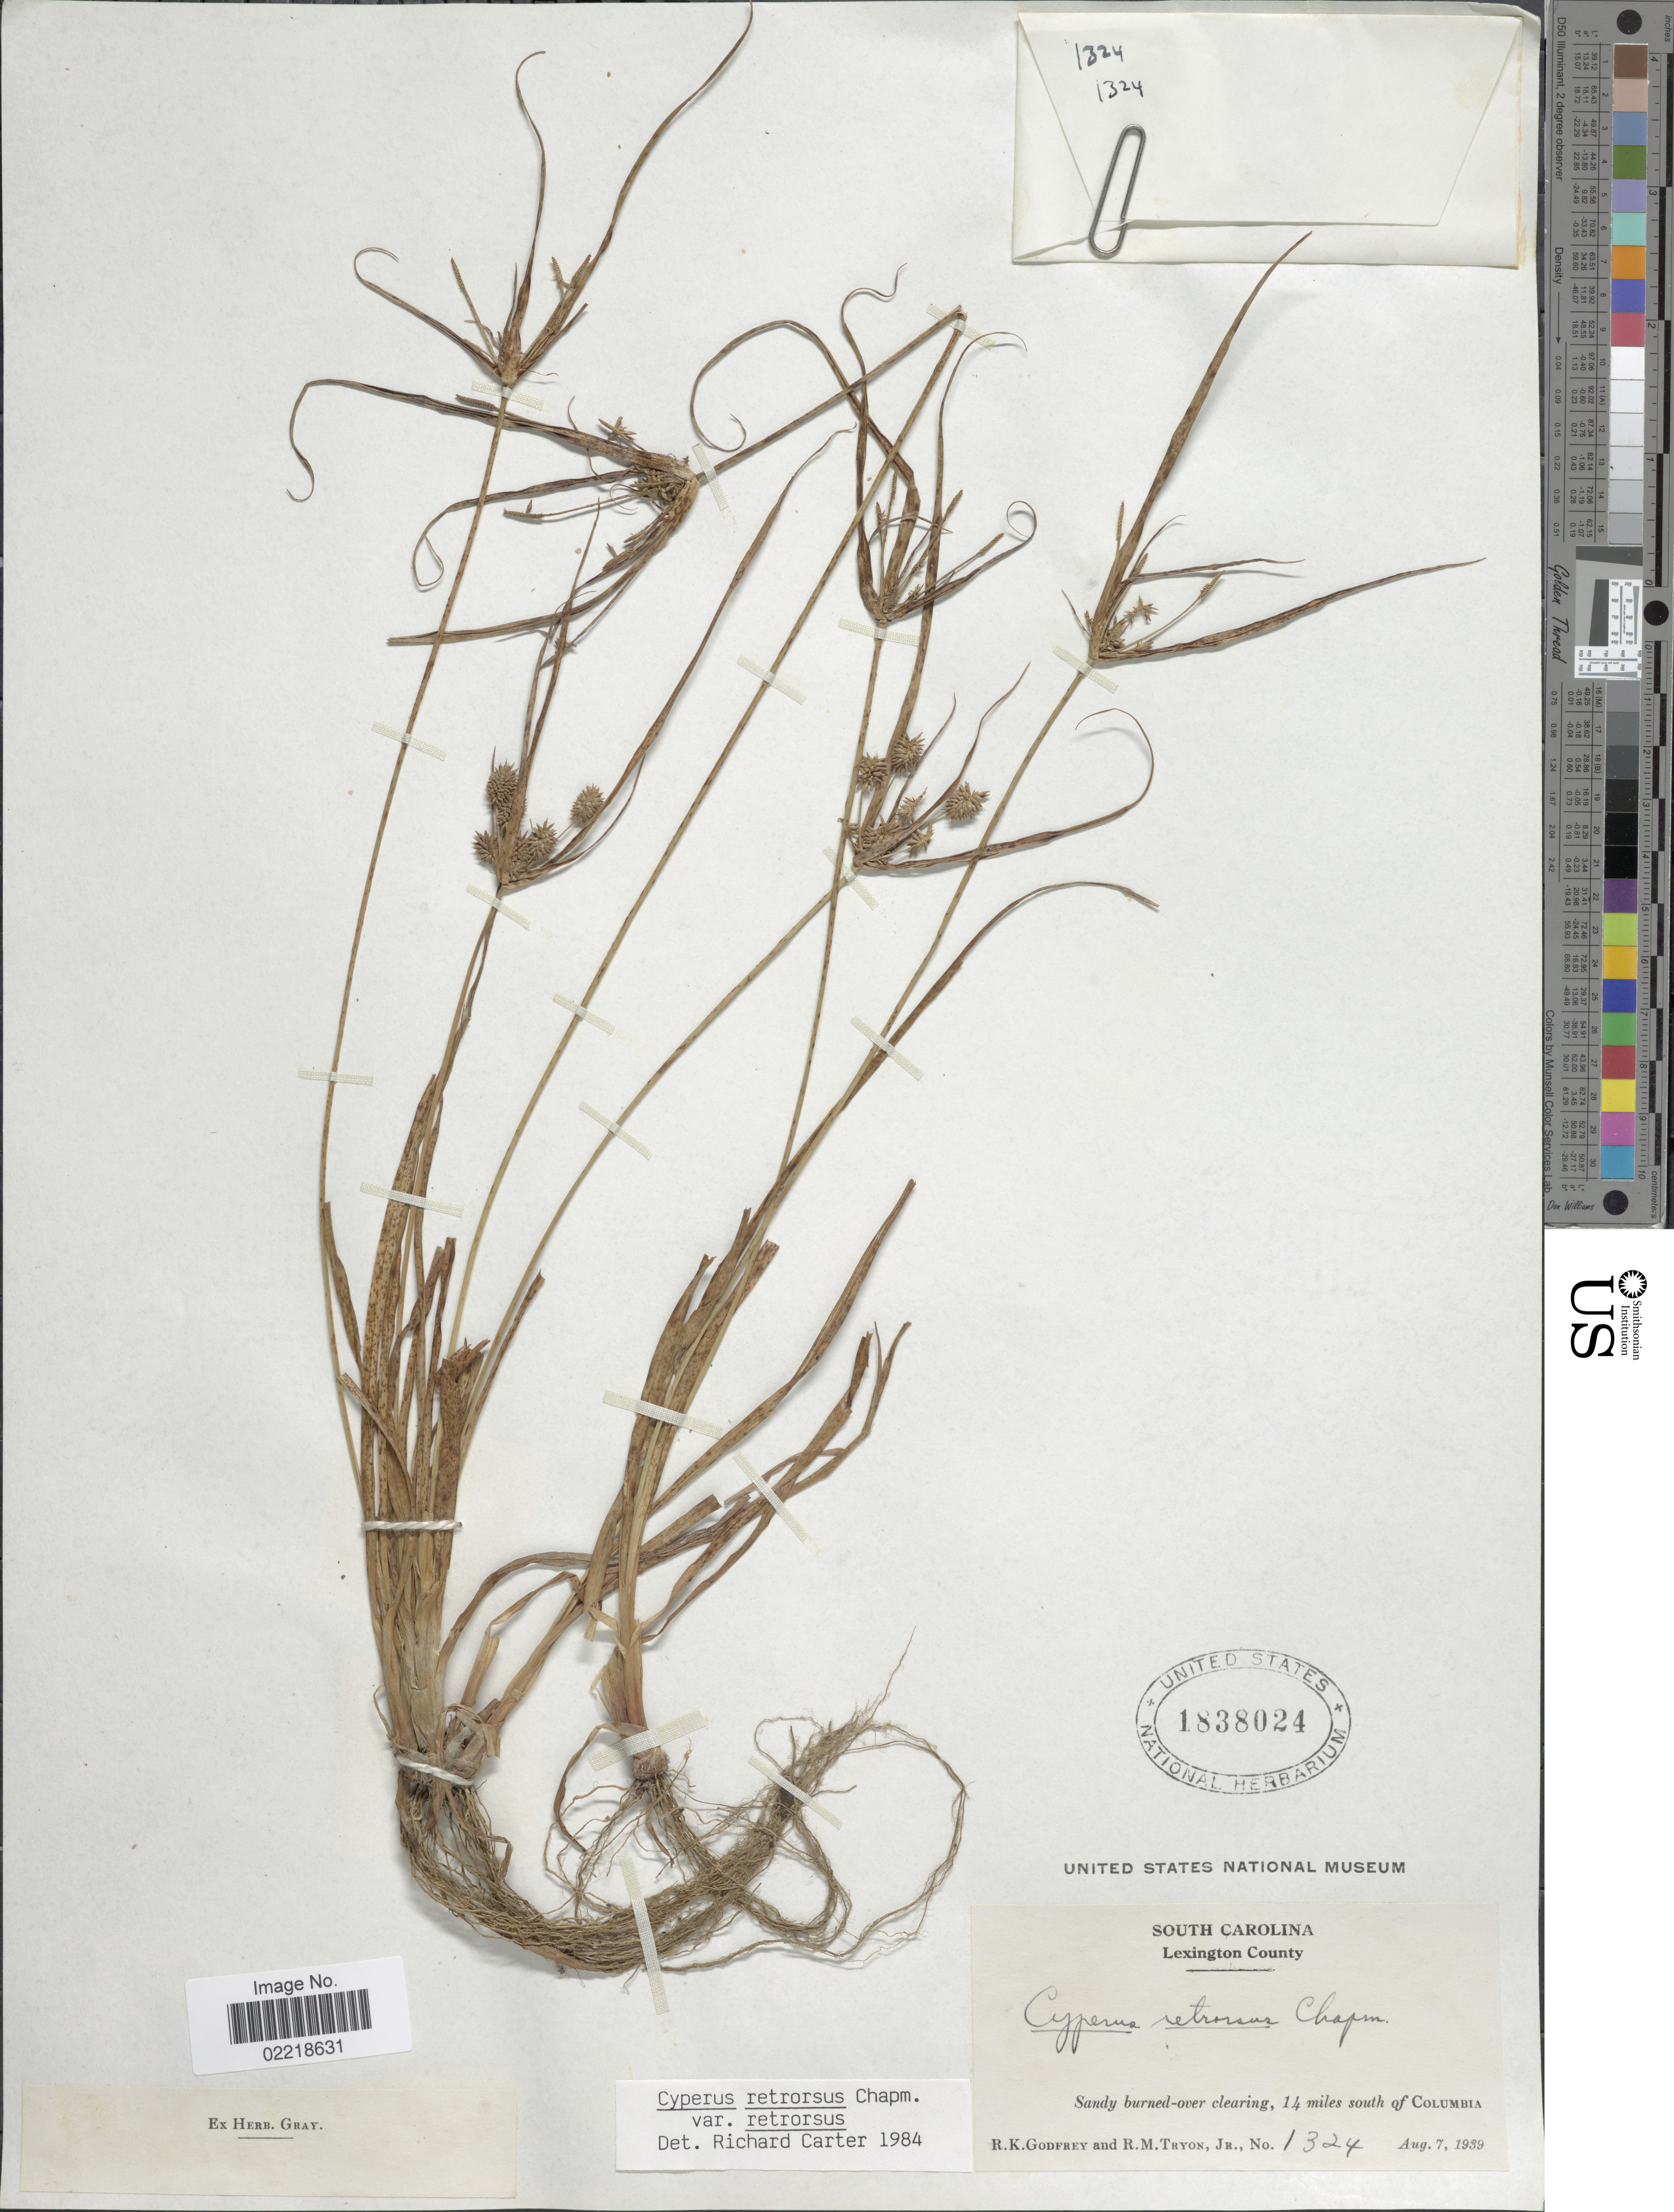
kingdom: Plantae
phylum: Tracheophyta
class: Liliopsida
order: Poales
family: Cyperaceae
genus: Cyperus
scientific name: Cyperus retrorsus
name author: Chapm.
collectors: R. K. Godfrey & R. M. Tryon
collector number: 1324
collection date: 1939-08-07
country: United States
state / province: South Carolina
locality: Lexington County. 14 miles south of Columbia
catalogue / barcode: US 1838024